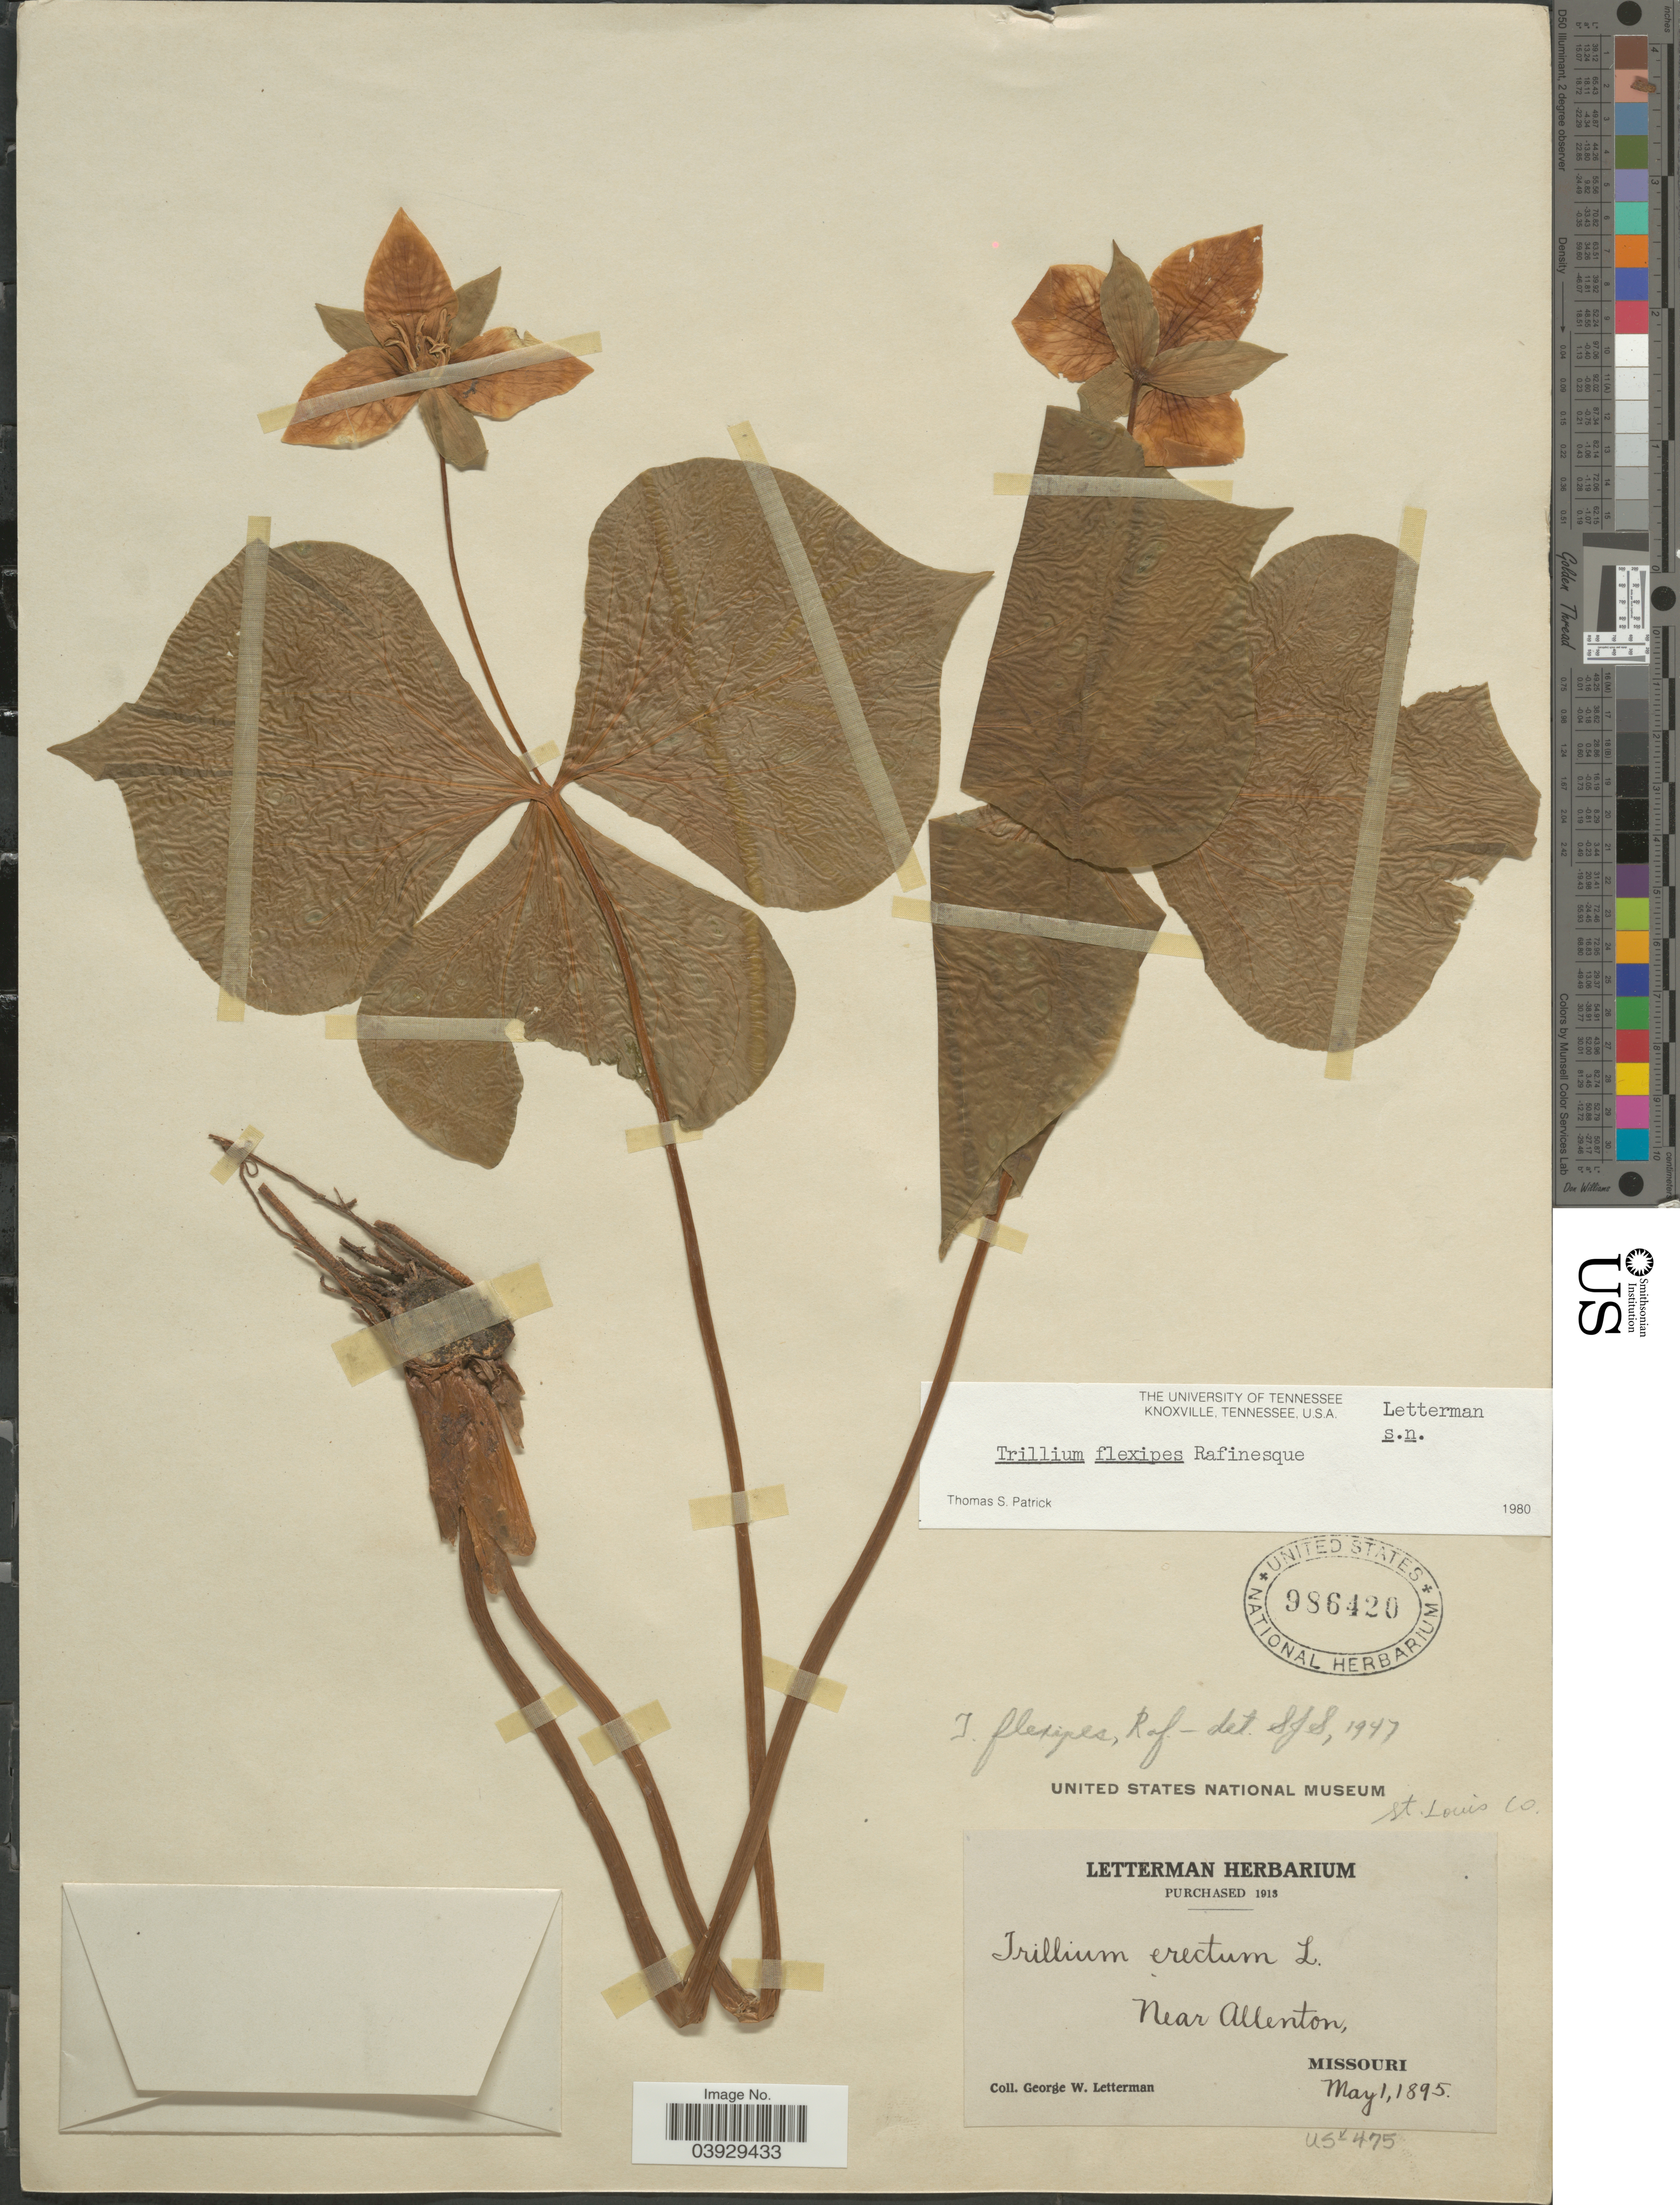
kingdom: Plantae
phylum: Tracheophyta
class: Liliopsida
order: Liliales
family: Melanthiaceae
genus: Trillium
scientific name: Trillium flexipes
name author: Raf.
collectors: G. W. Letterman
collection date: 1895-05-01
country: United States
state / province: Missouri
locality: St. Louis Co. Near Allenton.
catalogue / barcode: US 986420